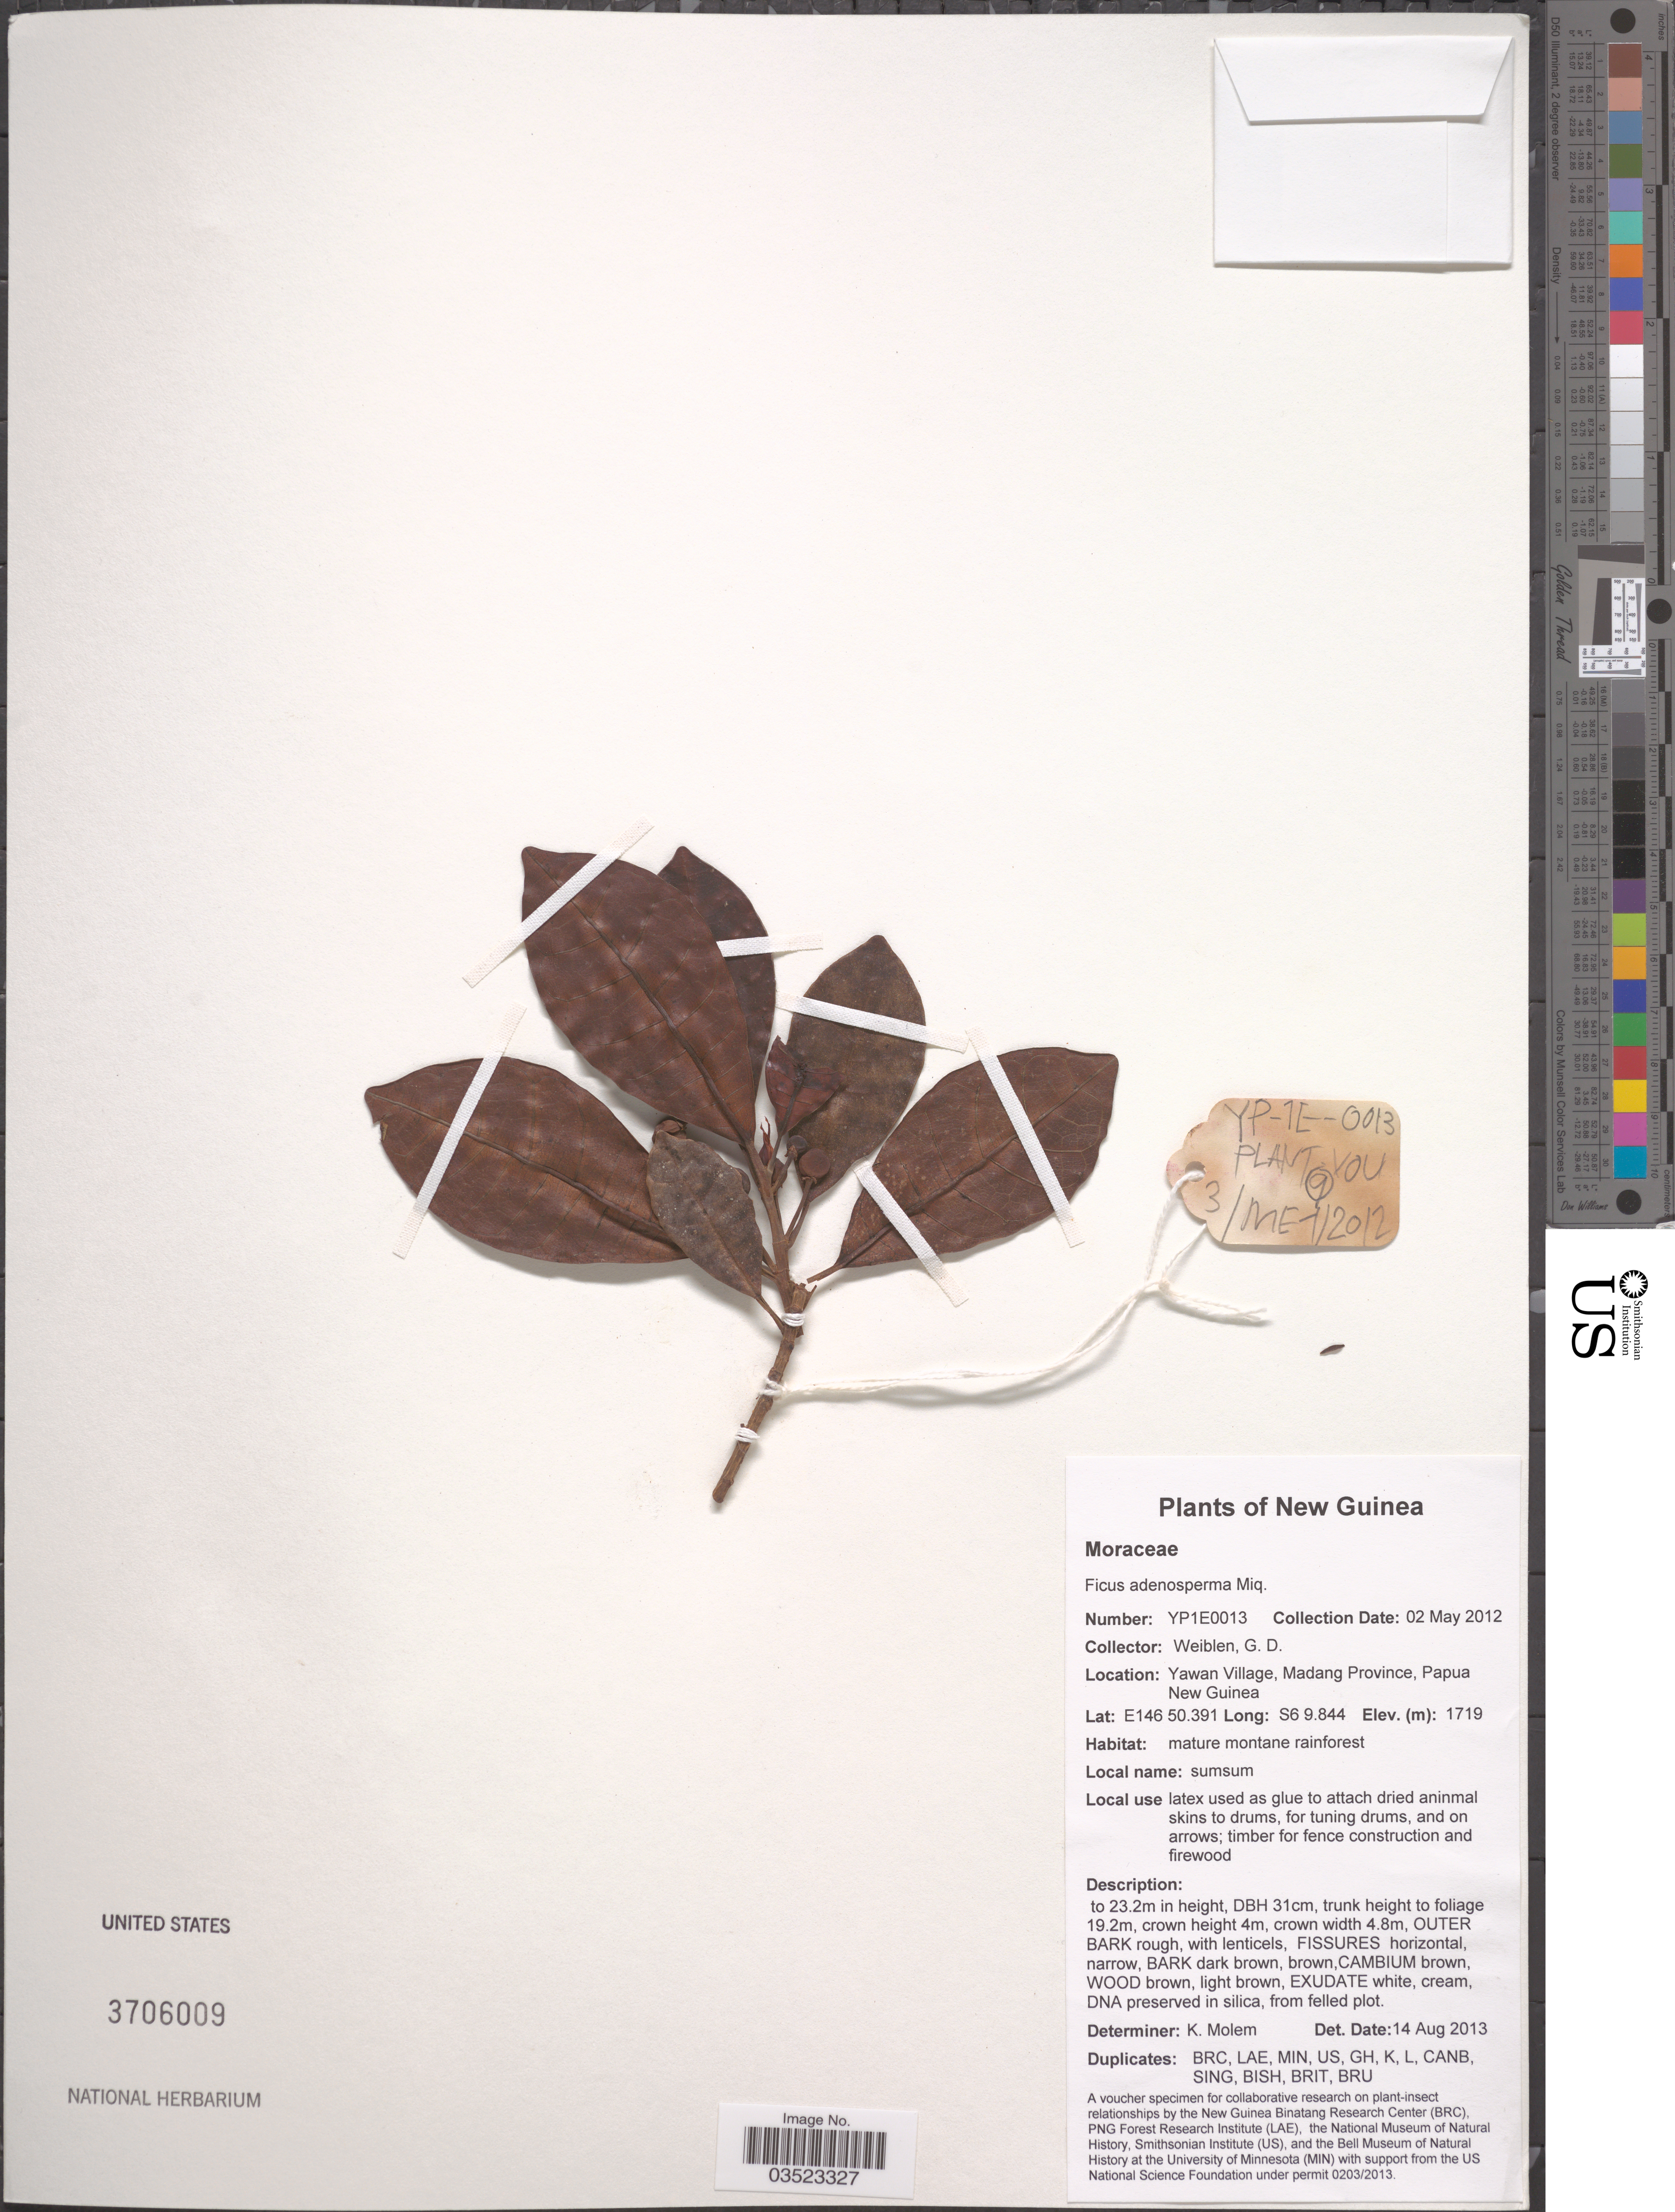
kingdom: Plantae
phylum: Tracheophyta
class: Magnoliopsida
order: Rosales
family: Moraceae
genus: Ficus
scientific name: Ficus adenosperma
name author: Miq.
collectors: G. D. Weiblen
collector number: YP1E0013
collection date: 2012-05-02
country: Papua New Guinea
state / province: Madang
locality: New Guinea. Yawan Village.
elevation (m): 1719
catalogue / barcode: US 3706009